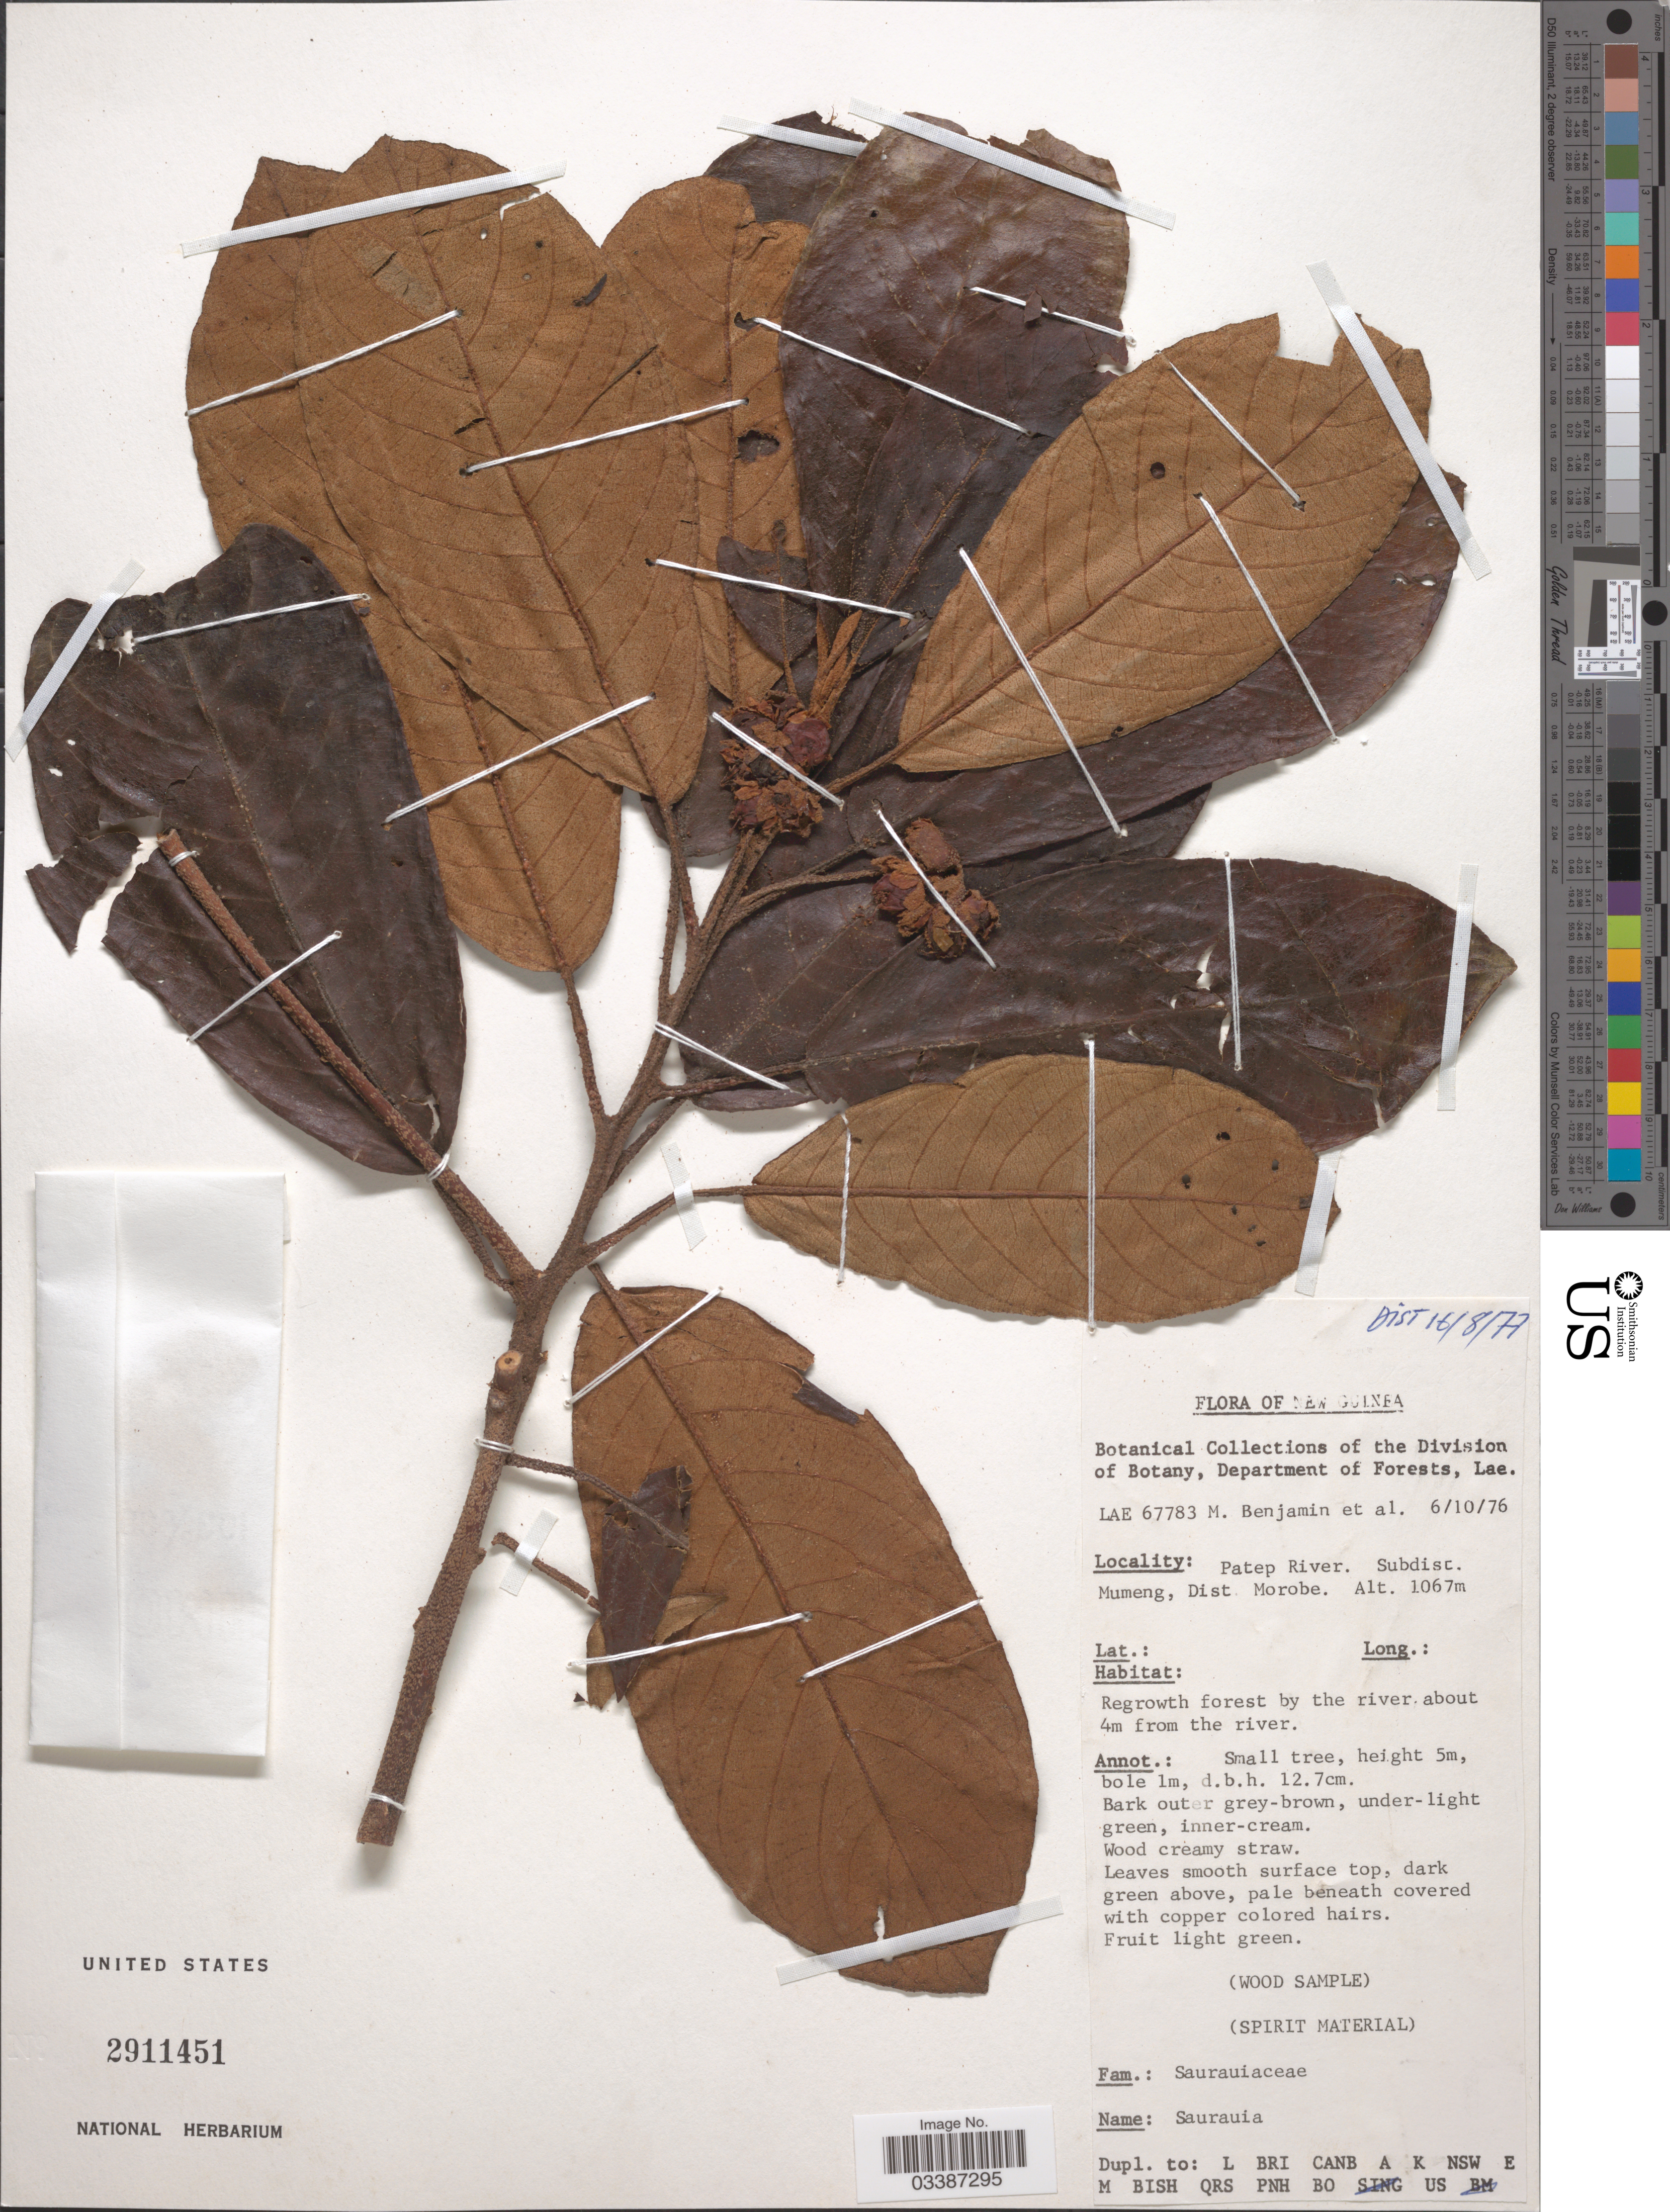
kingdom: Plantae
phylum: Tracheophyta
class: Magnoliopsida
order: Ericales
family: Actinidiaceae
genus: Saurauia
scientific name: Saurauia sp.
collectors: M. Benjamin & et al.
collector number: LAE 67783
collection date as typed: Transcribed d/m/y: 6/10/76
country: Papua New Guinea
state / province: Morobe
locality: New Guinea. Patep River. Subdistr. Mumeng, Dist. Morobe. Regrowth forest by the river about 4m from the river.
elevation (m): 1067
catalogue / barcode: US 2911451